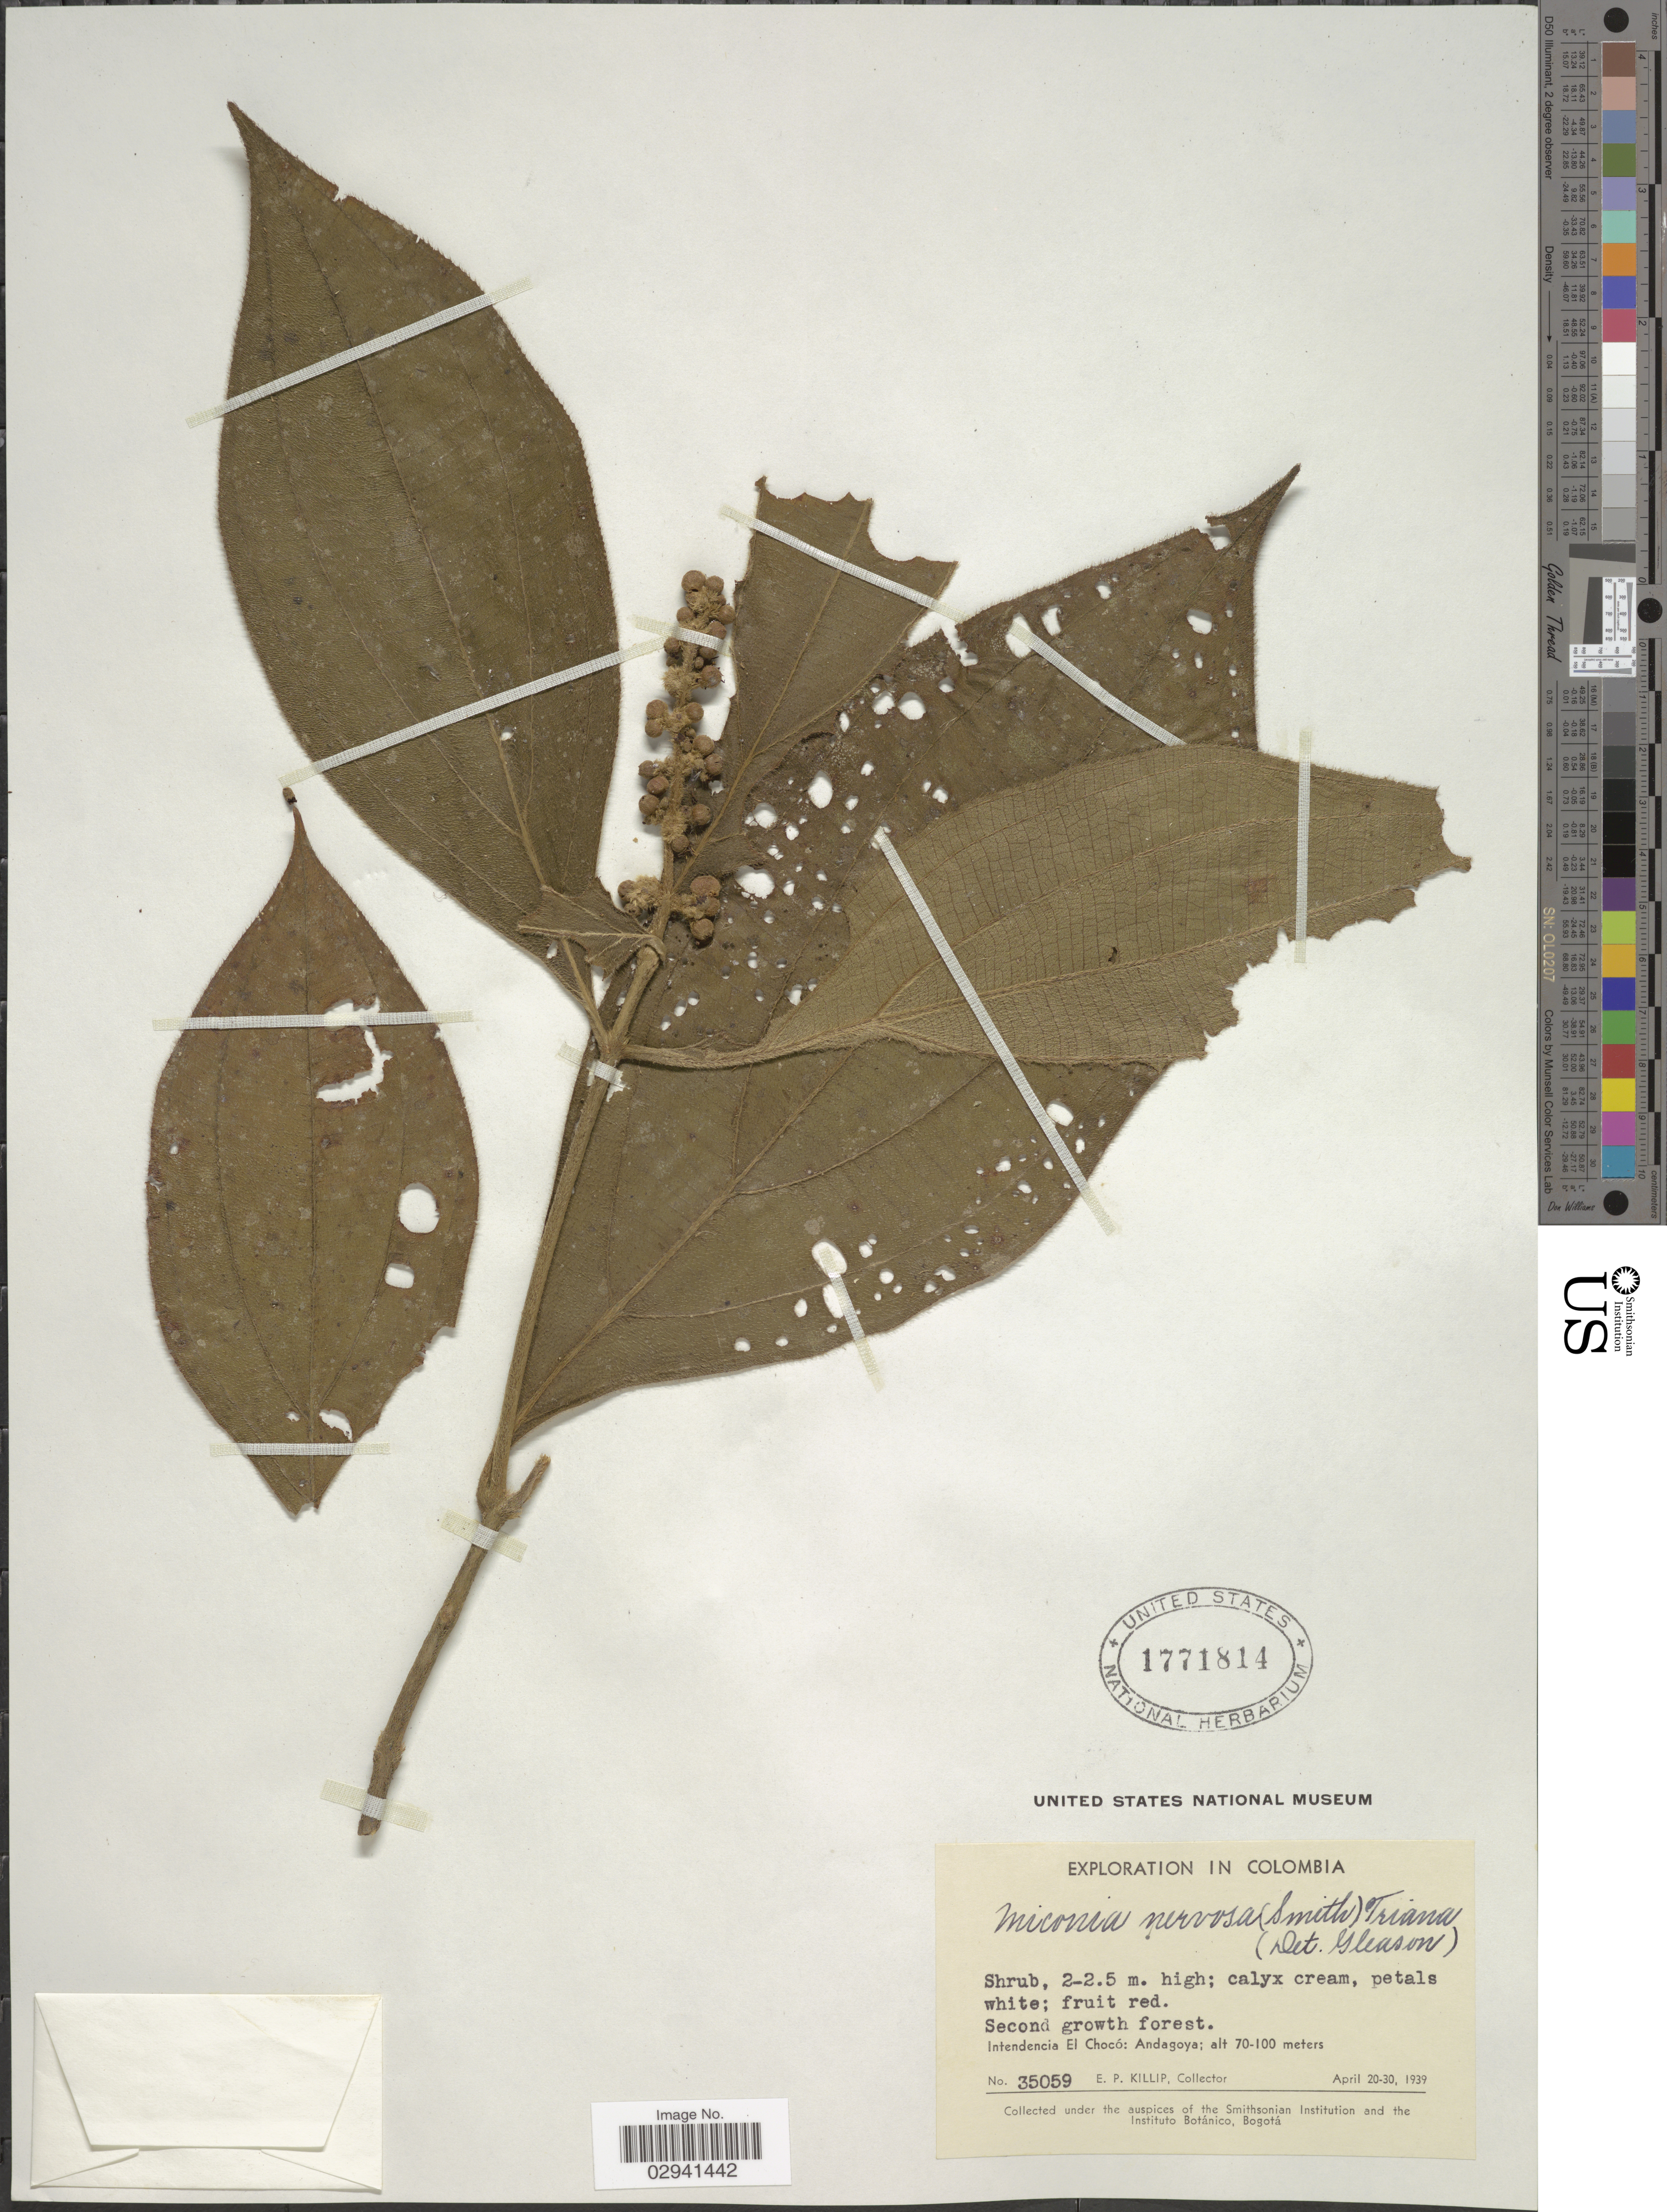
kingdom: Plantae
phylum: Tracheophyta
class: Magnoliopsida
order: Myrtales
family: Melastomataceae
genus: Miconia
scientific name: Miconia nervosa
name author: (Sm.) Triana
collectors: E. P. Killip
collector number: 35059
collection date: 1939-04-20/1939-04-30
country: Colombia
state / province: Chocó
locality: Intendencia El Chocó, Andagoya.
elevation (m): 70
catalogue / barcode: US 1771814